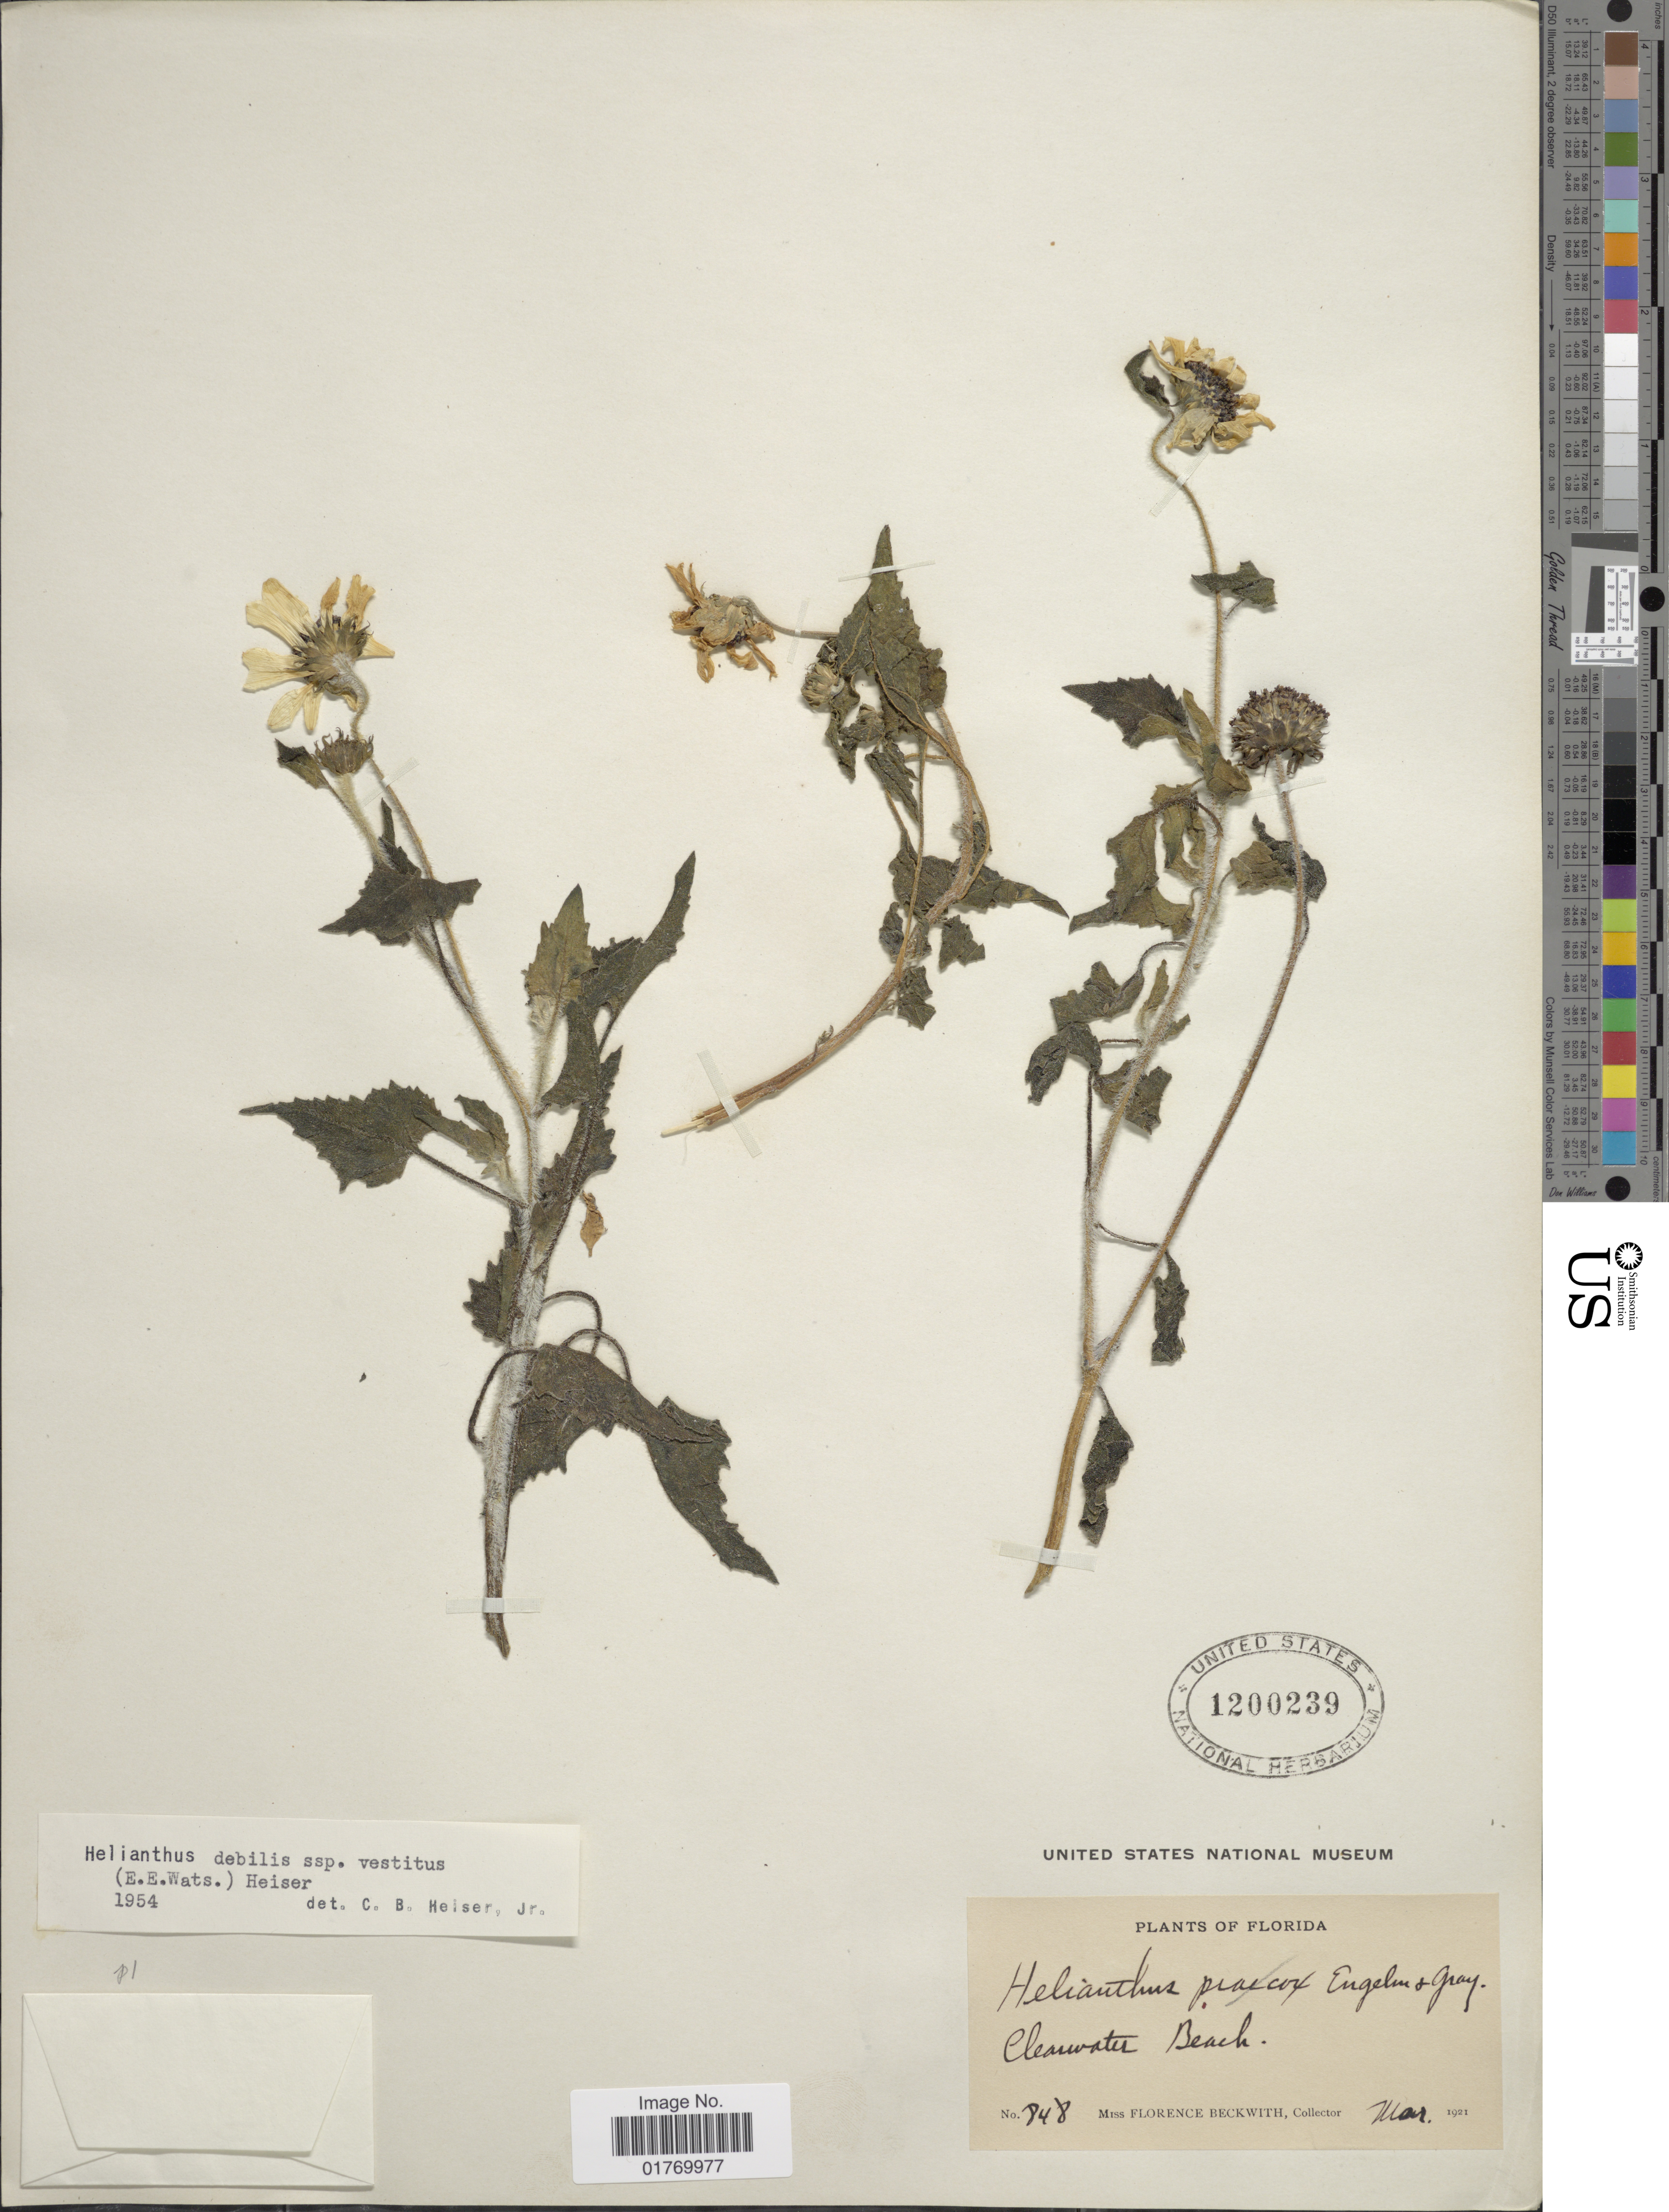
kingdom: Plantae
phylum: Tracheophyta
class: Magnoliopsida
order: Asterales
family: Asteraceae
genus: Helianthus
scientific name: Helianthus debilis subsp. vestitus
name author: Heiser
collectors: F. Beckwith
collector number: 848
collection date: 1921-03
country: United States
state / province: Florida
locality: Clearwater Beach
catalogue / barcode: US 1200239